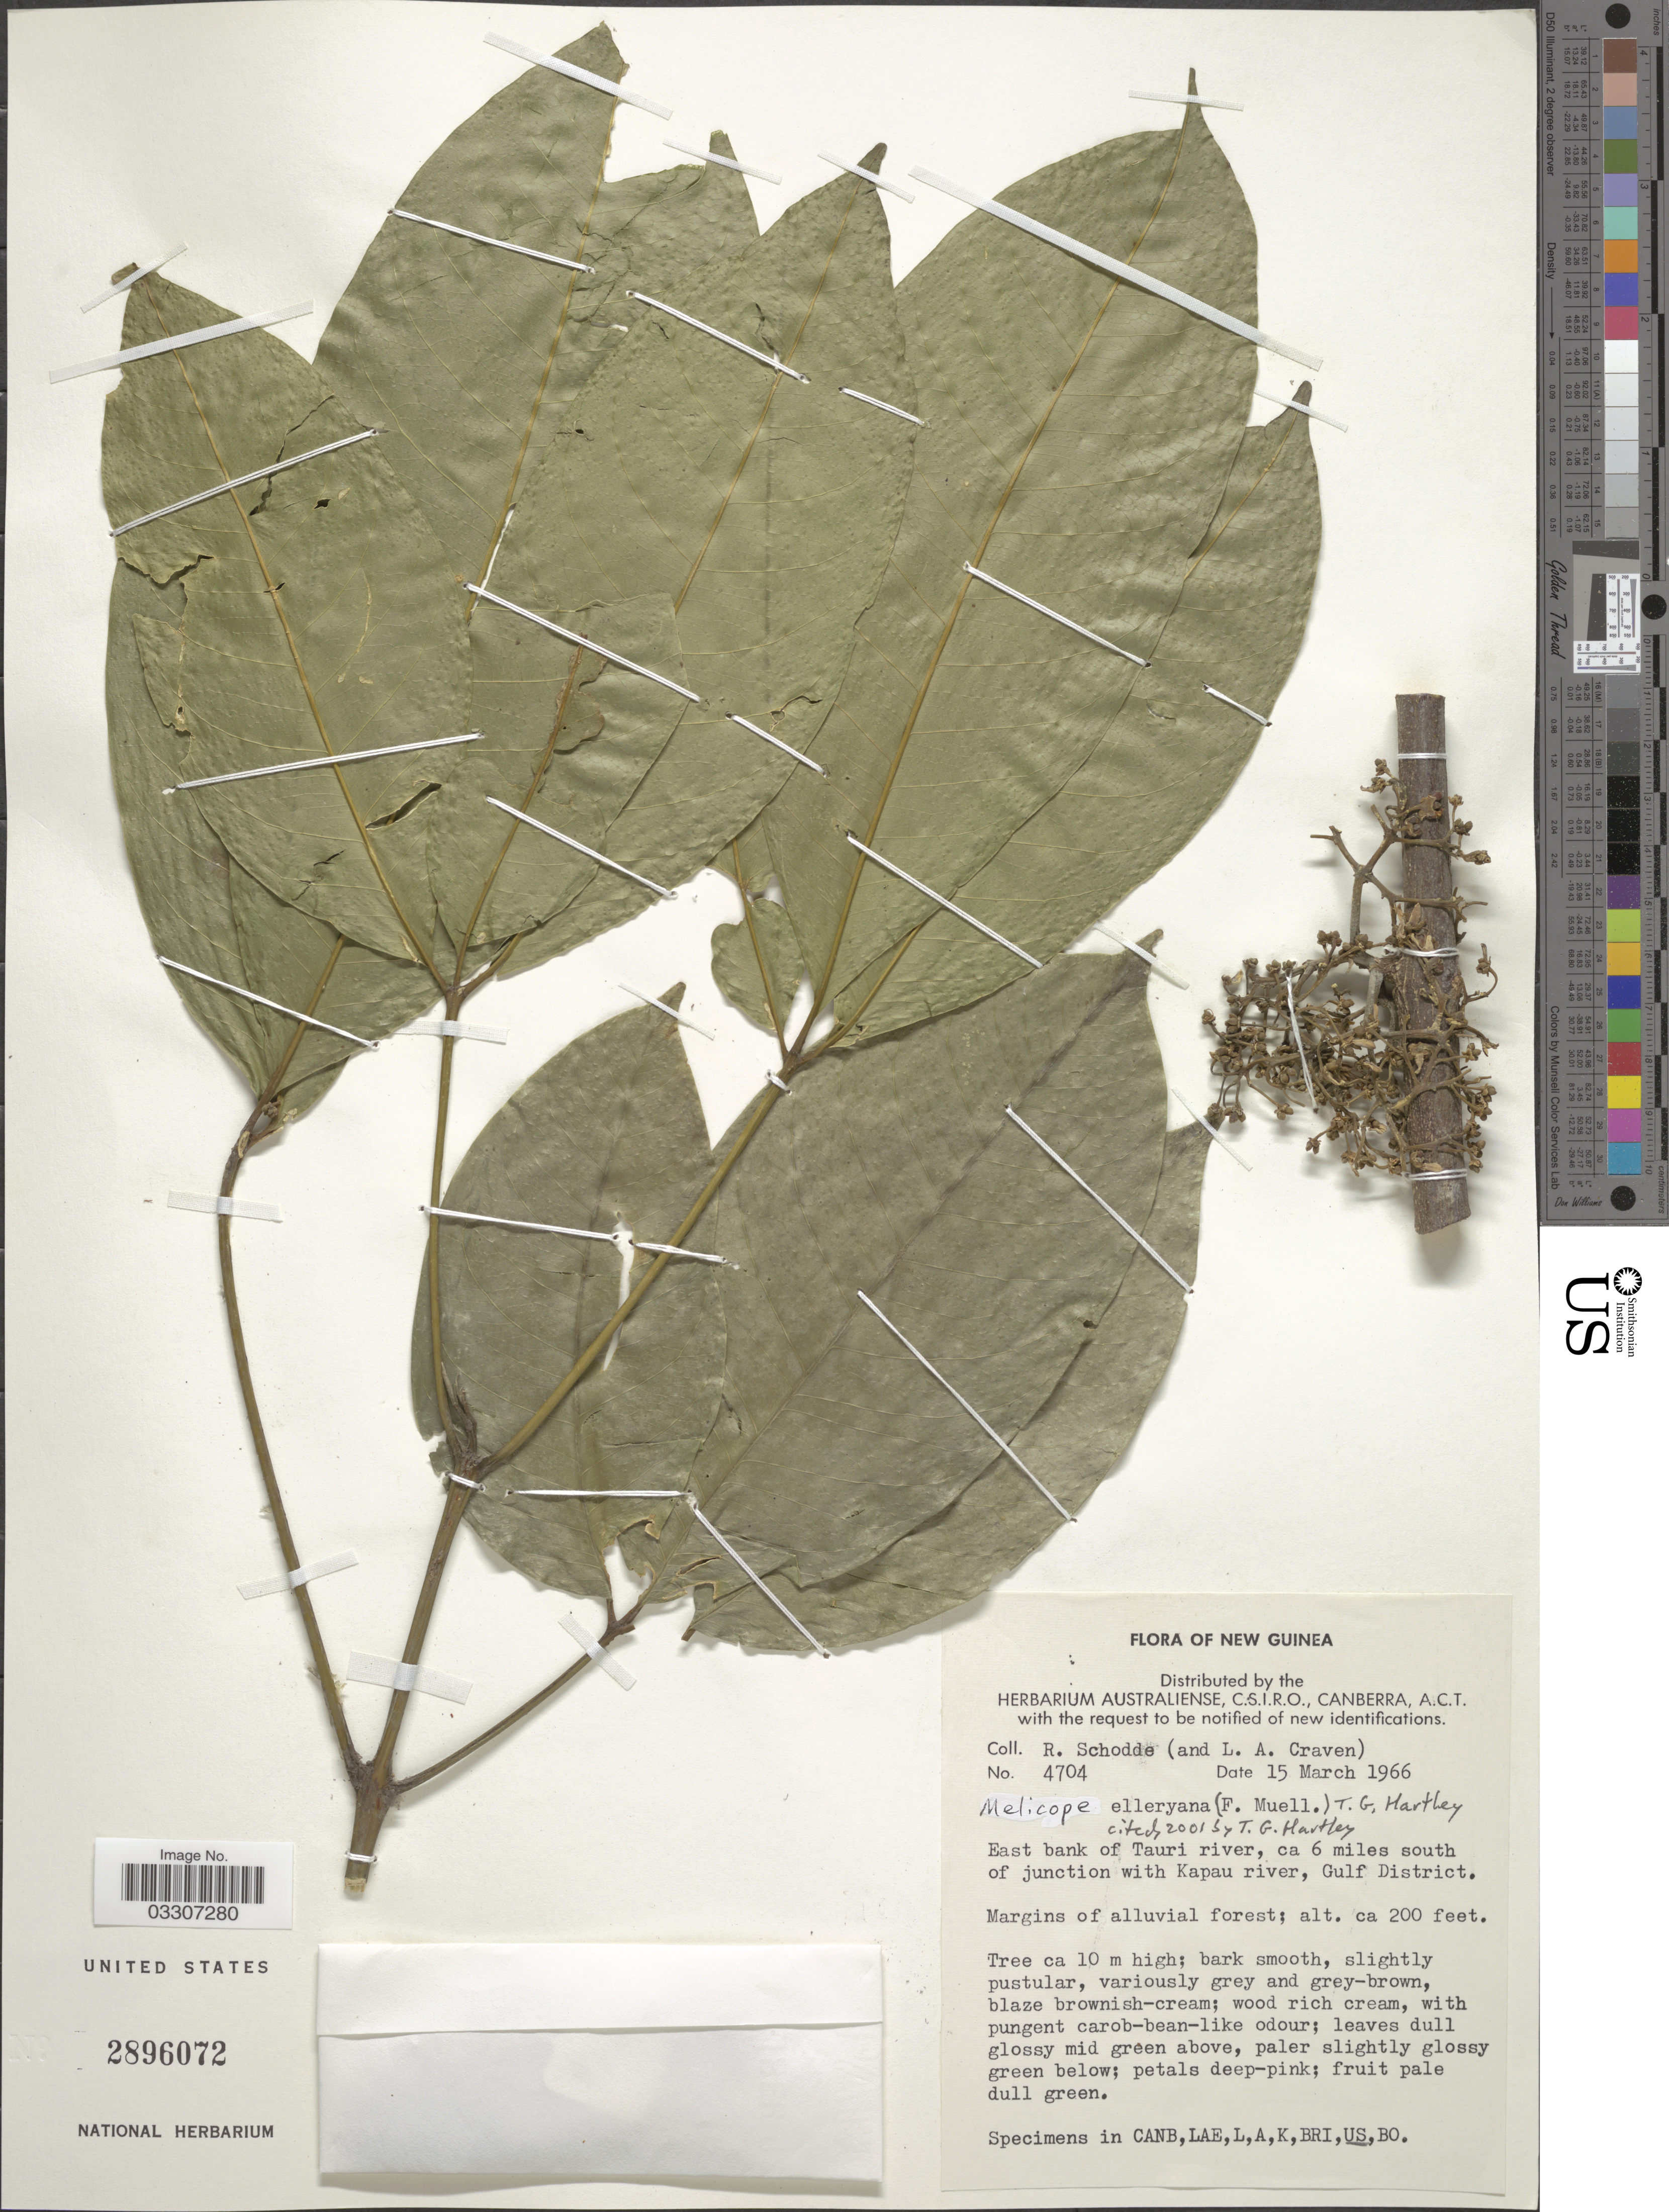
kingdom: Plantae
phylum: Tracheophyta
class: Magnoliopsida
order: Sapindales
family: Rutaceae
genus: Melicope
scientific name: Melicope elleryana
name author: (F. Muell.) T.G. Hartley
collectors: R. Schodde & L. A. Craven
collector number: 4704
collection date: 1966-03-15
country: Papua New Guinea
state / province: Gulf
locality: New Guinea. East bank of Tauri river, ca 6 miles south of junction with Kapau river, Gulf District.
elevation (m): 61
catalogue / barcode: US 2896072